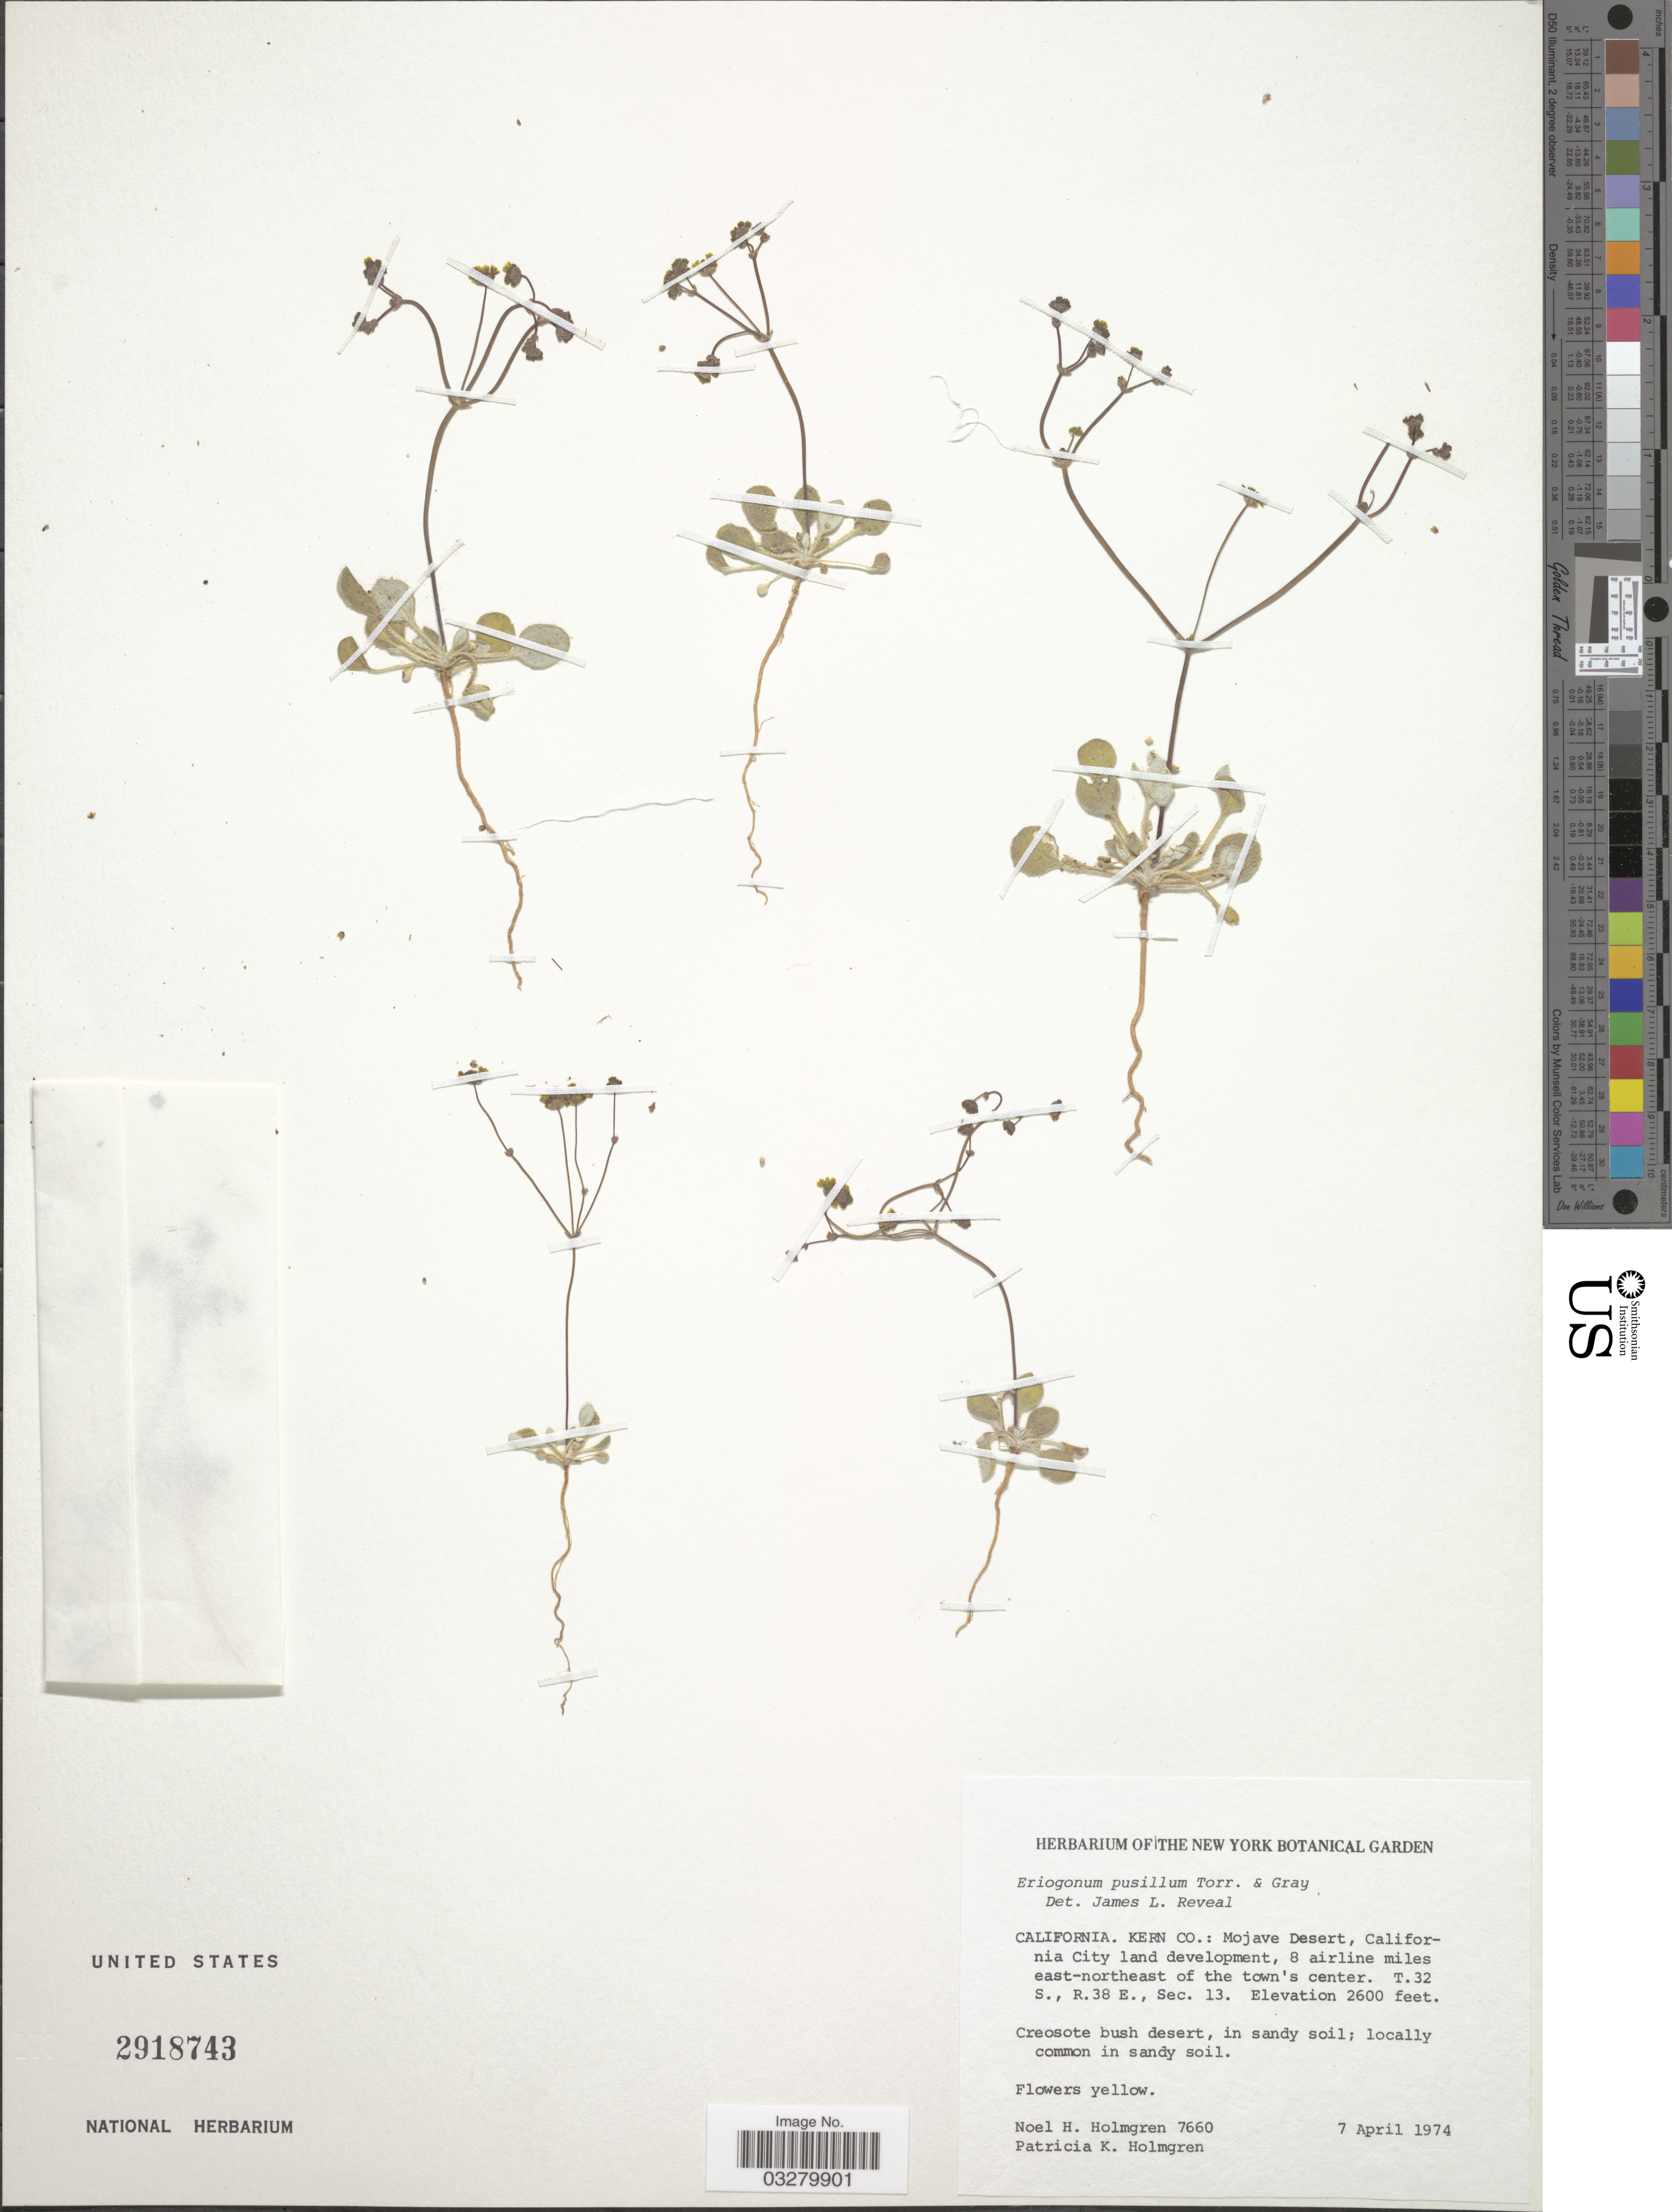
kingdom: Plantae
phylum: Tracheophyta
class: Magnoliopsida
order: Caryophyllales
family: Polygonaceae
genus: Eriogonum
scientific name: Eriogonum pusillum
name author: Torr. & A. Gray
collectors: N. H. Holmgren & P. K. Holmgren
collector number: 7660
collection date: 1974-04-07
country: United States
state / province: California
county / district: Kern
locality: Kern Co.: Mojave Desert, California City land development, 8 airline miles east-northeast of the town's center. T.32 S., R.38 E., Sec. 13.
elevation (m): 792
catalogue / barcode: US 2918743